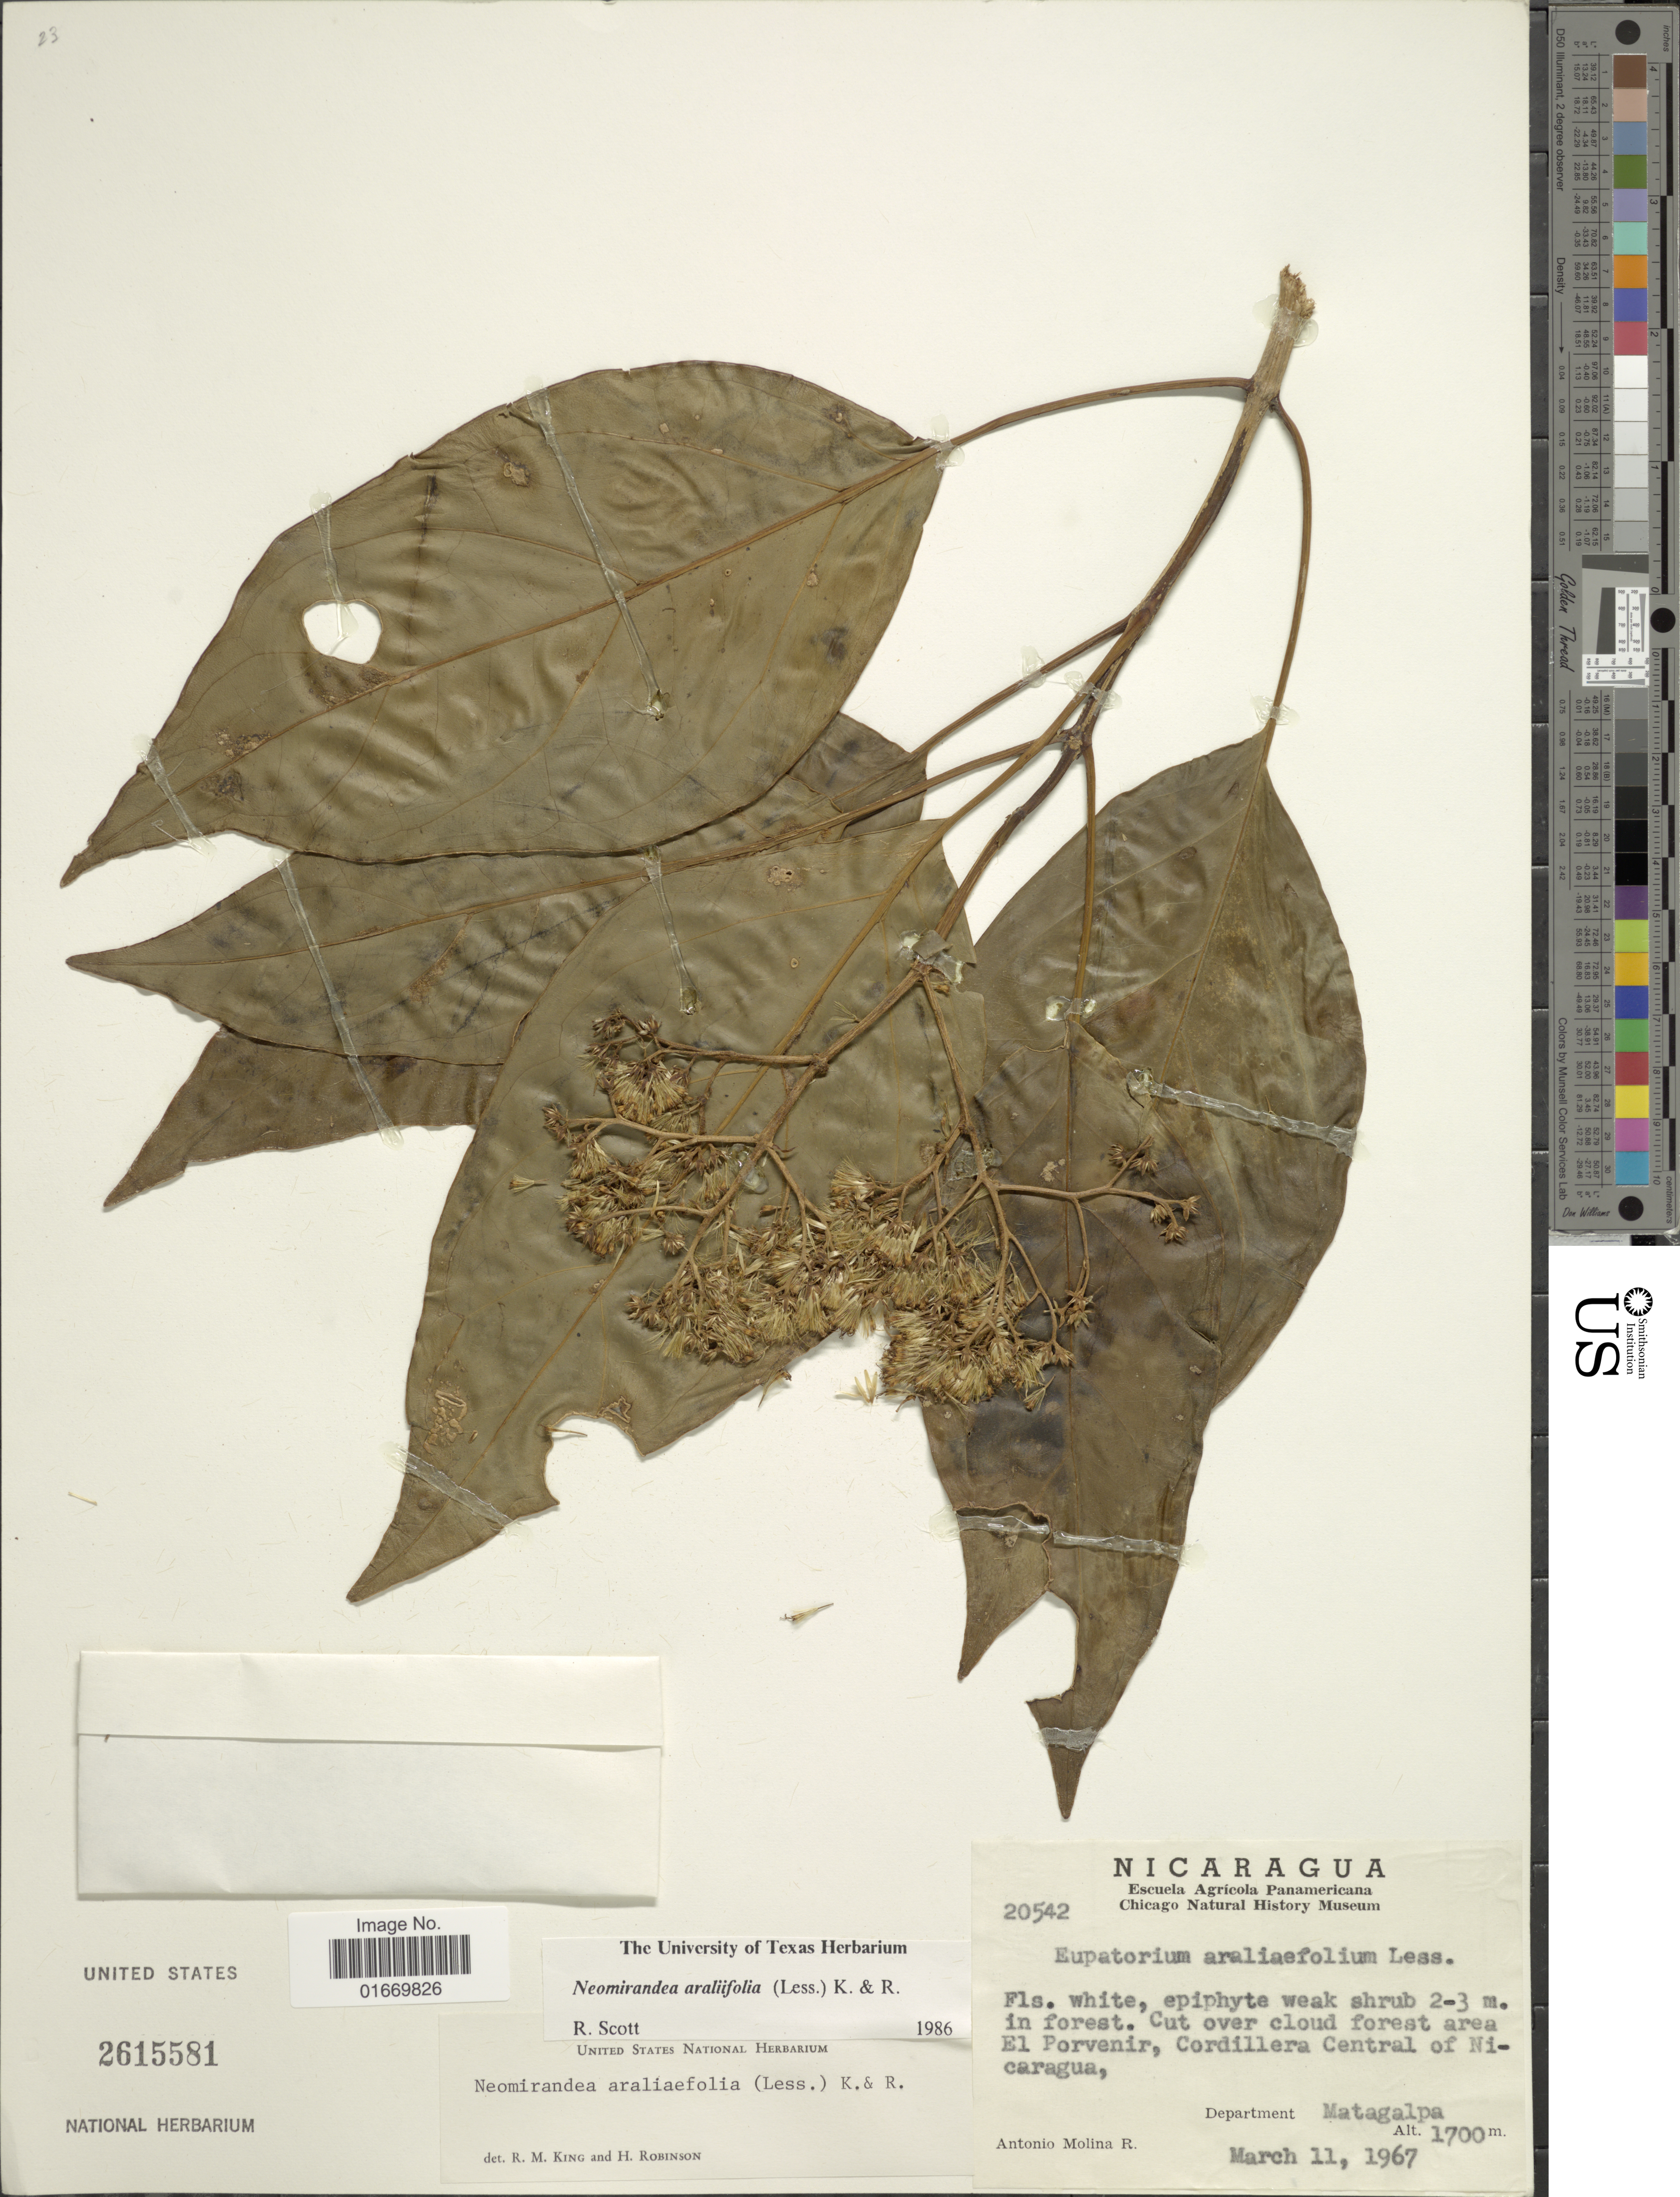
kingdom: Plantae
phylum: Tracheophyta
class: Magnoliopsida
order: Asterales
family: Asteraceae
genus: Neomirandea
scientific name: Neomirandea araliaefolia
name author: (Less.) R.M. King & H. Rob.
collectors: A. Molina R.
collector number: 20542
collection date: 1967-03-11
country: Nicaragua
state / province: Matagalpa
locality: Area El Porvenir, Cordillera Central of Nicaragua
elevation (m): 1700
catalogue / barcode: US 2615581